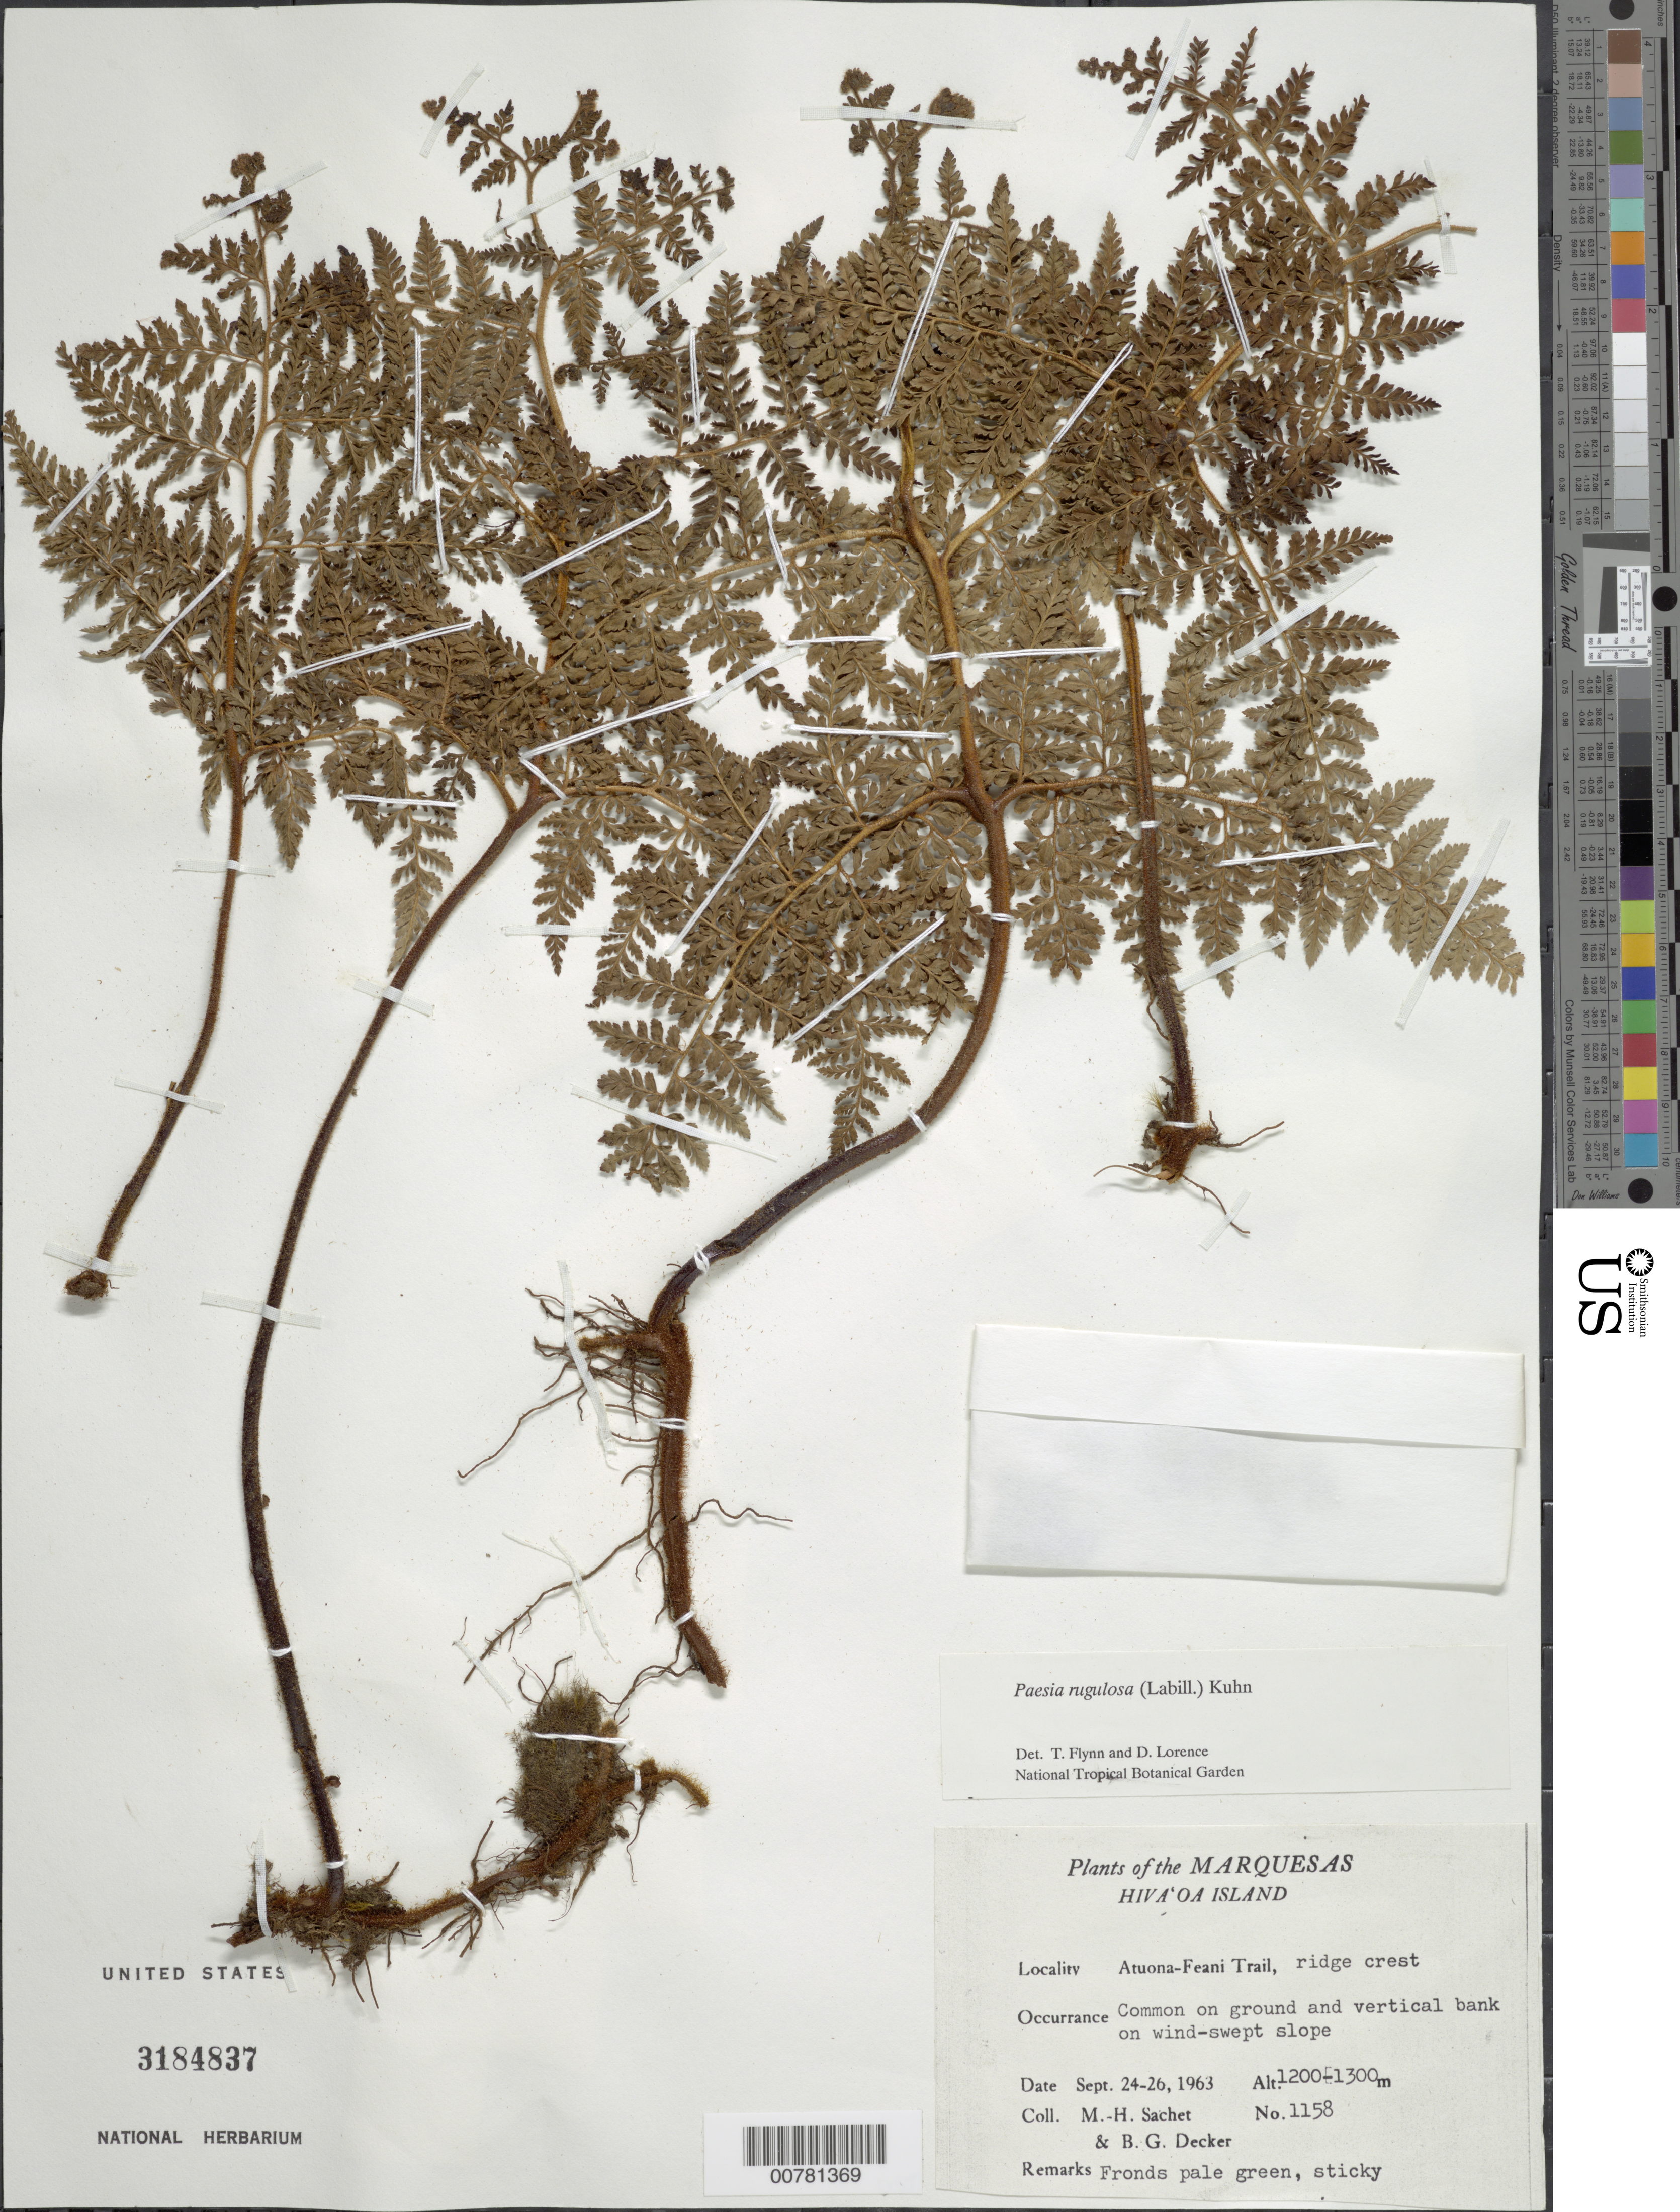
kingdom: Plantae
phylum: Tracheophyta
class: Polypodiopsida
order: Polypodiales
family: Dennstaedtiaceae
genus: Paesia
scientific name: Paesia rugulosa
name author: (Labill.) Kuhn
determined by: Lorence, David H., (PTBG), National Tropical Botanical Garden (UNITED STATES)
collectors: M.-H. Sachet & B. G. Decker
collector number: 1158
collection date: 1963-09-24/1963-09-26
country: French Polynesia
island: Hiva Oa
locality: Atuona-Feani Trail, ridge crest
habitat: On ground and vertical bank on windswept slope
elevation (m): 1200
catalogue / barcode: US 3184837